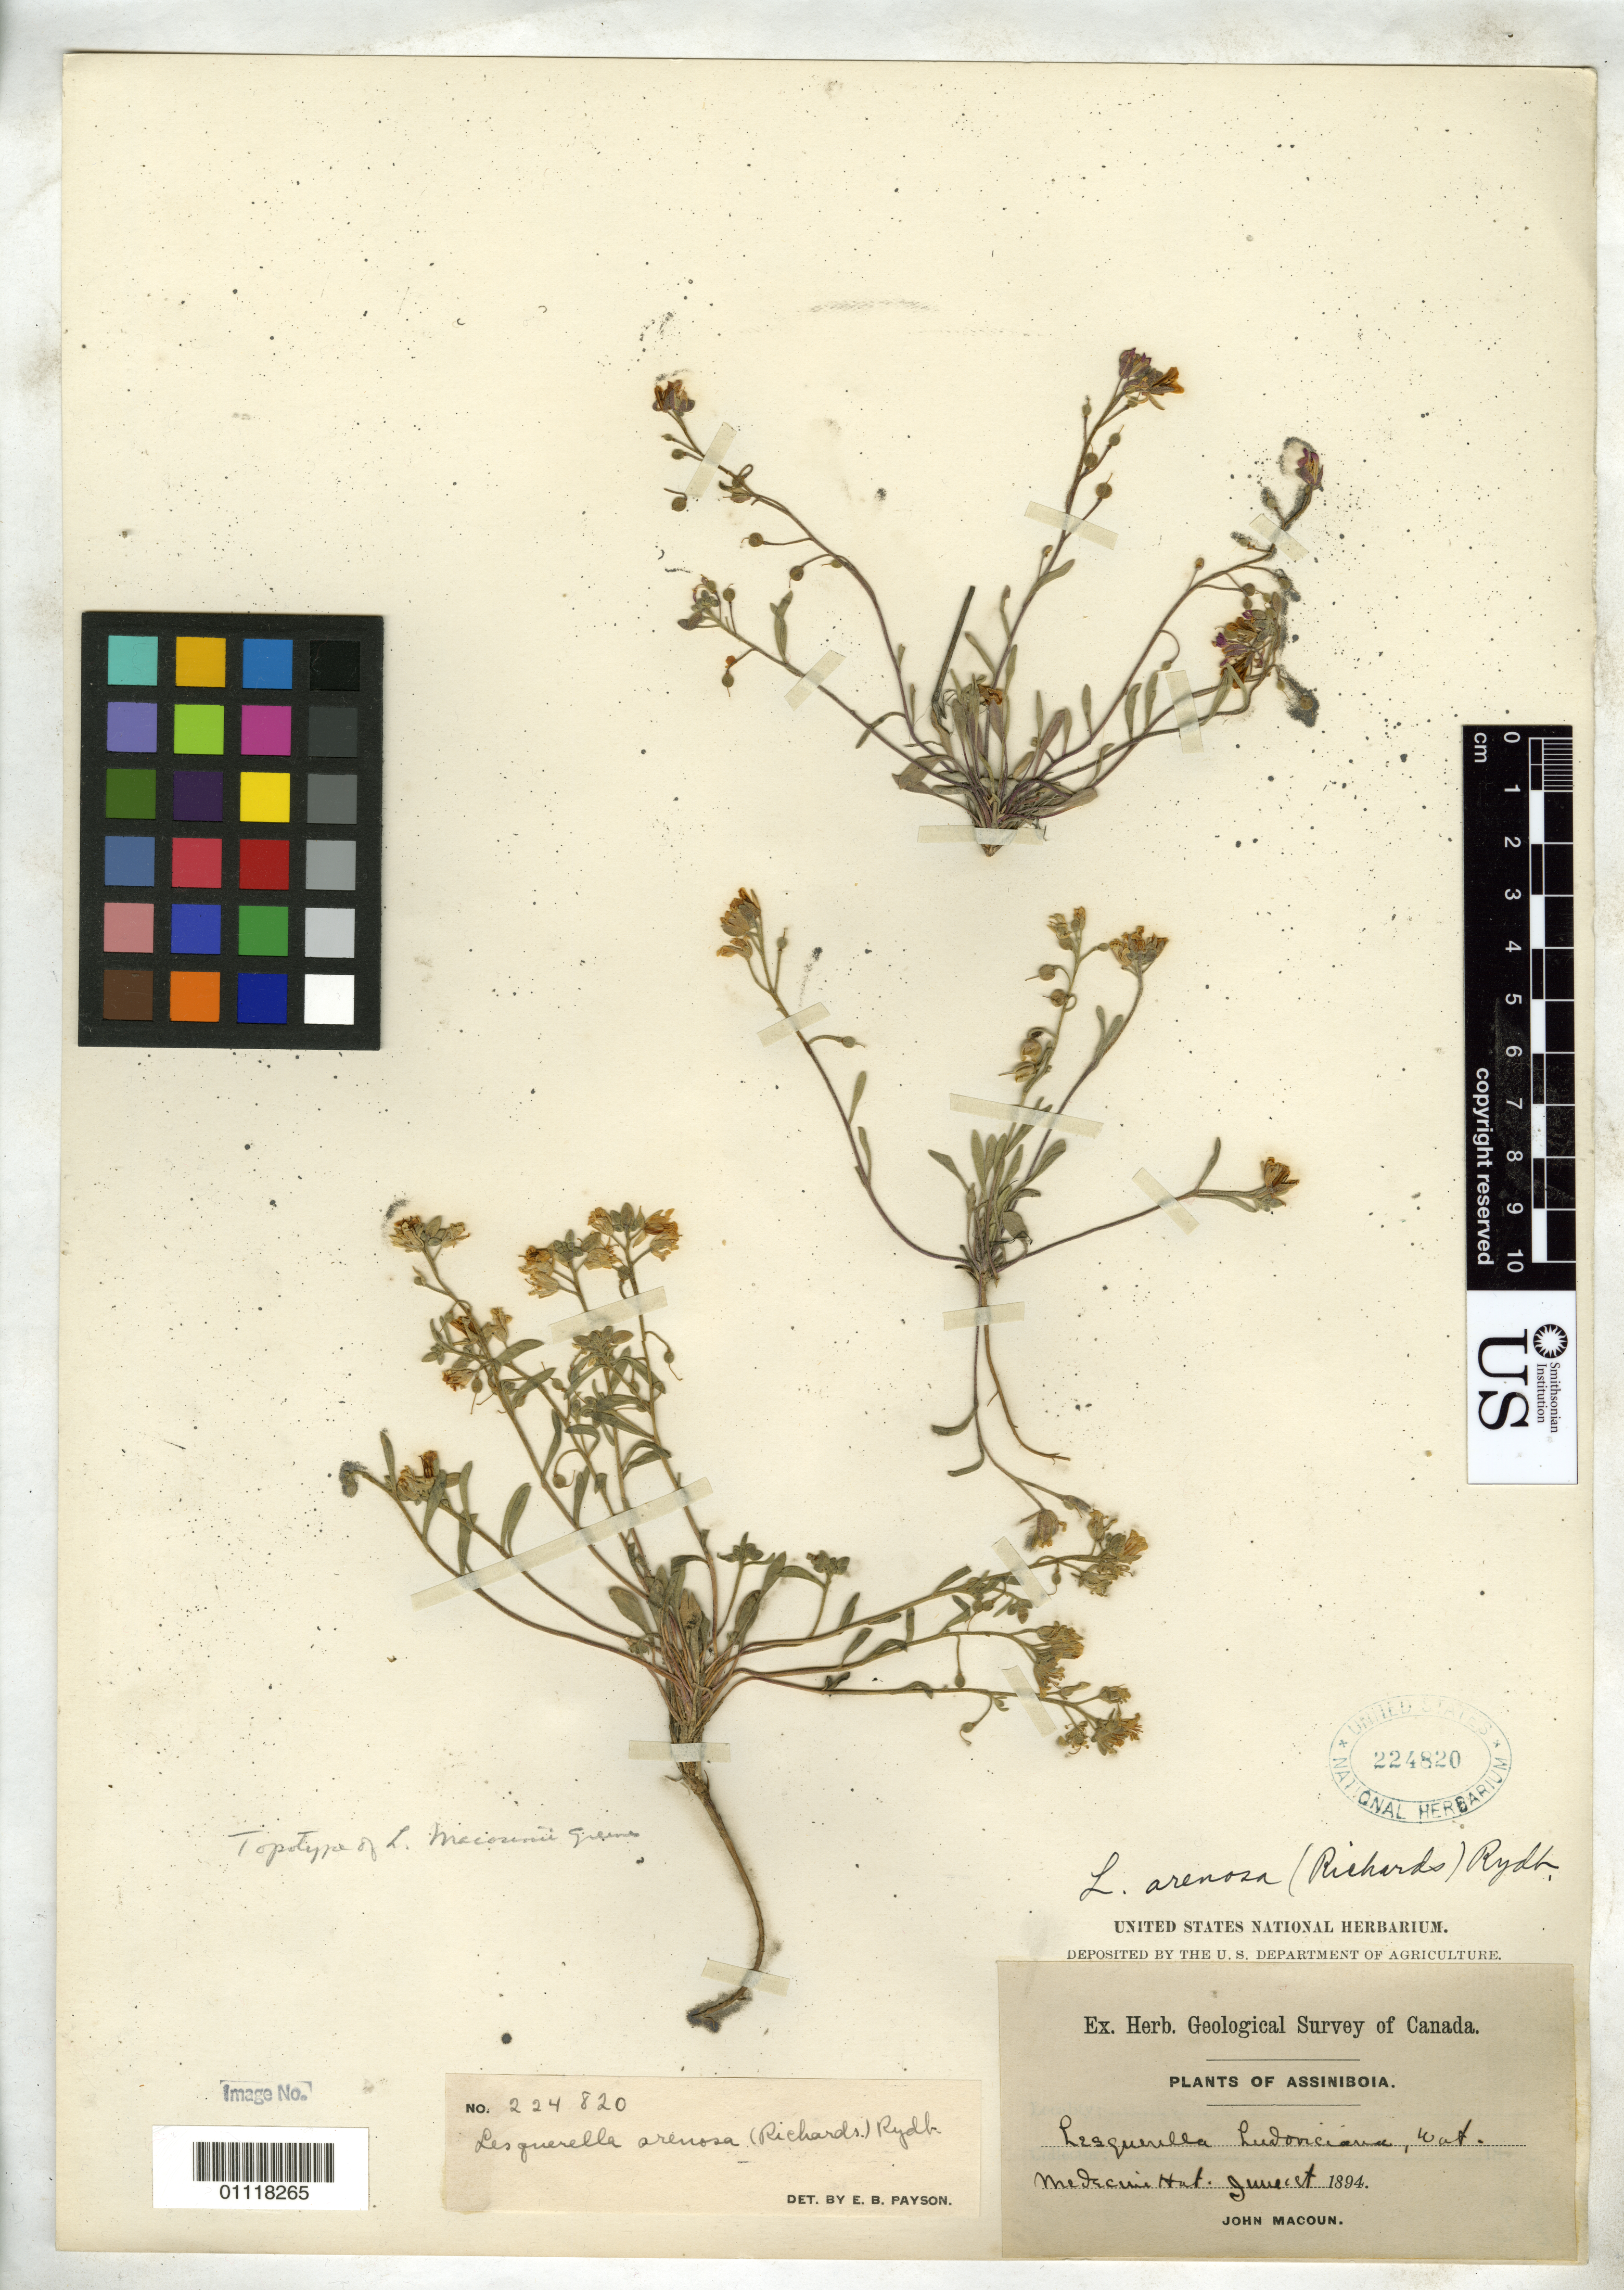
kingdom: Plantae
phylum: Tracheophyta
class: Magnoliopsida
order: Brassicales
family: Brassicaceae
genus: Lesquerella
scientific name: Lesquerella arenosa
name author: (Richardson) Rydb.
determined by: Payson, E. B.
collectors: J. Macoun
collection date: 1894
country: Canada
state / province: Saskatchewan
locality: Assiniboia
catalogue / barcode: US 224820